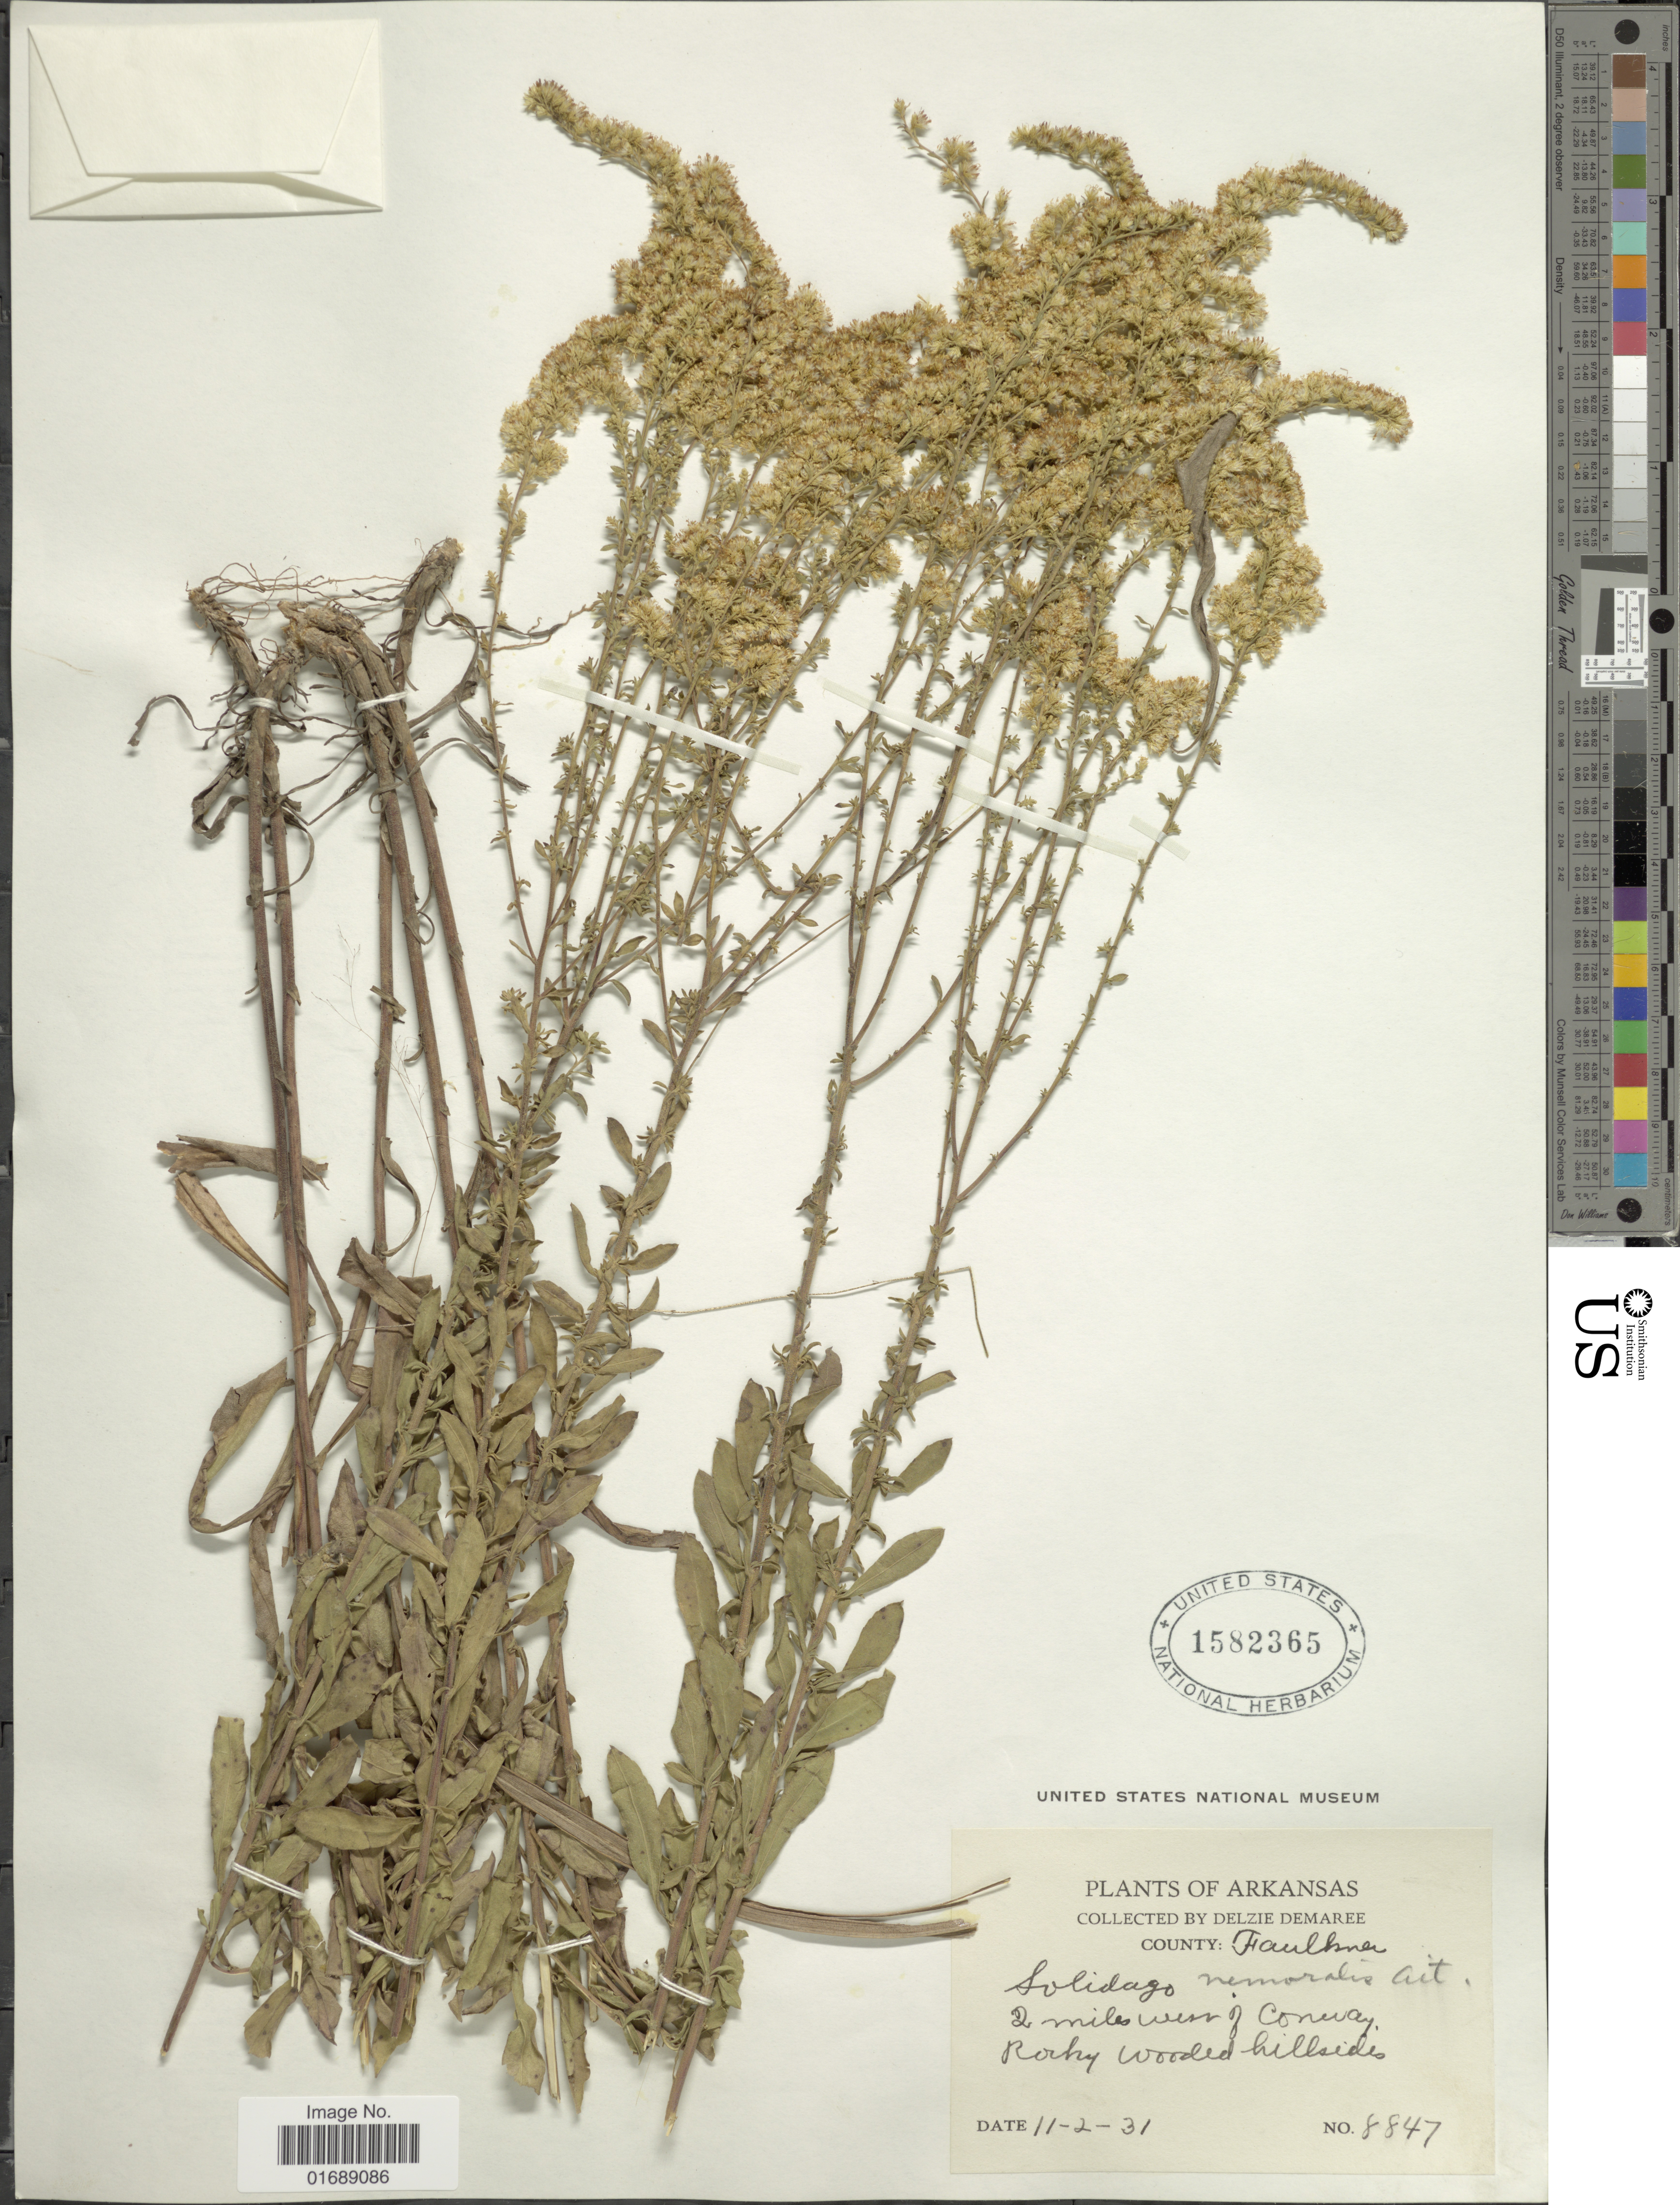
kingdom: Plantae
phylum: Tracheophyta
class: Magnoliopsida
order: Asterales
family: Asteraceae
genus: Solidago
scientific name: Solidago nemoralis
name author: Aiton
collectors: D. Demaree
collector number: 8847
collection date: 1931-11-02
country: United States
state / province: Arkansas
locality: County: Faullsner, 2 miles west of Conevay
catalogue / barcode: US 1582365